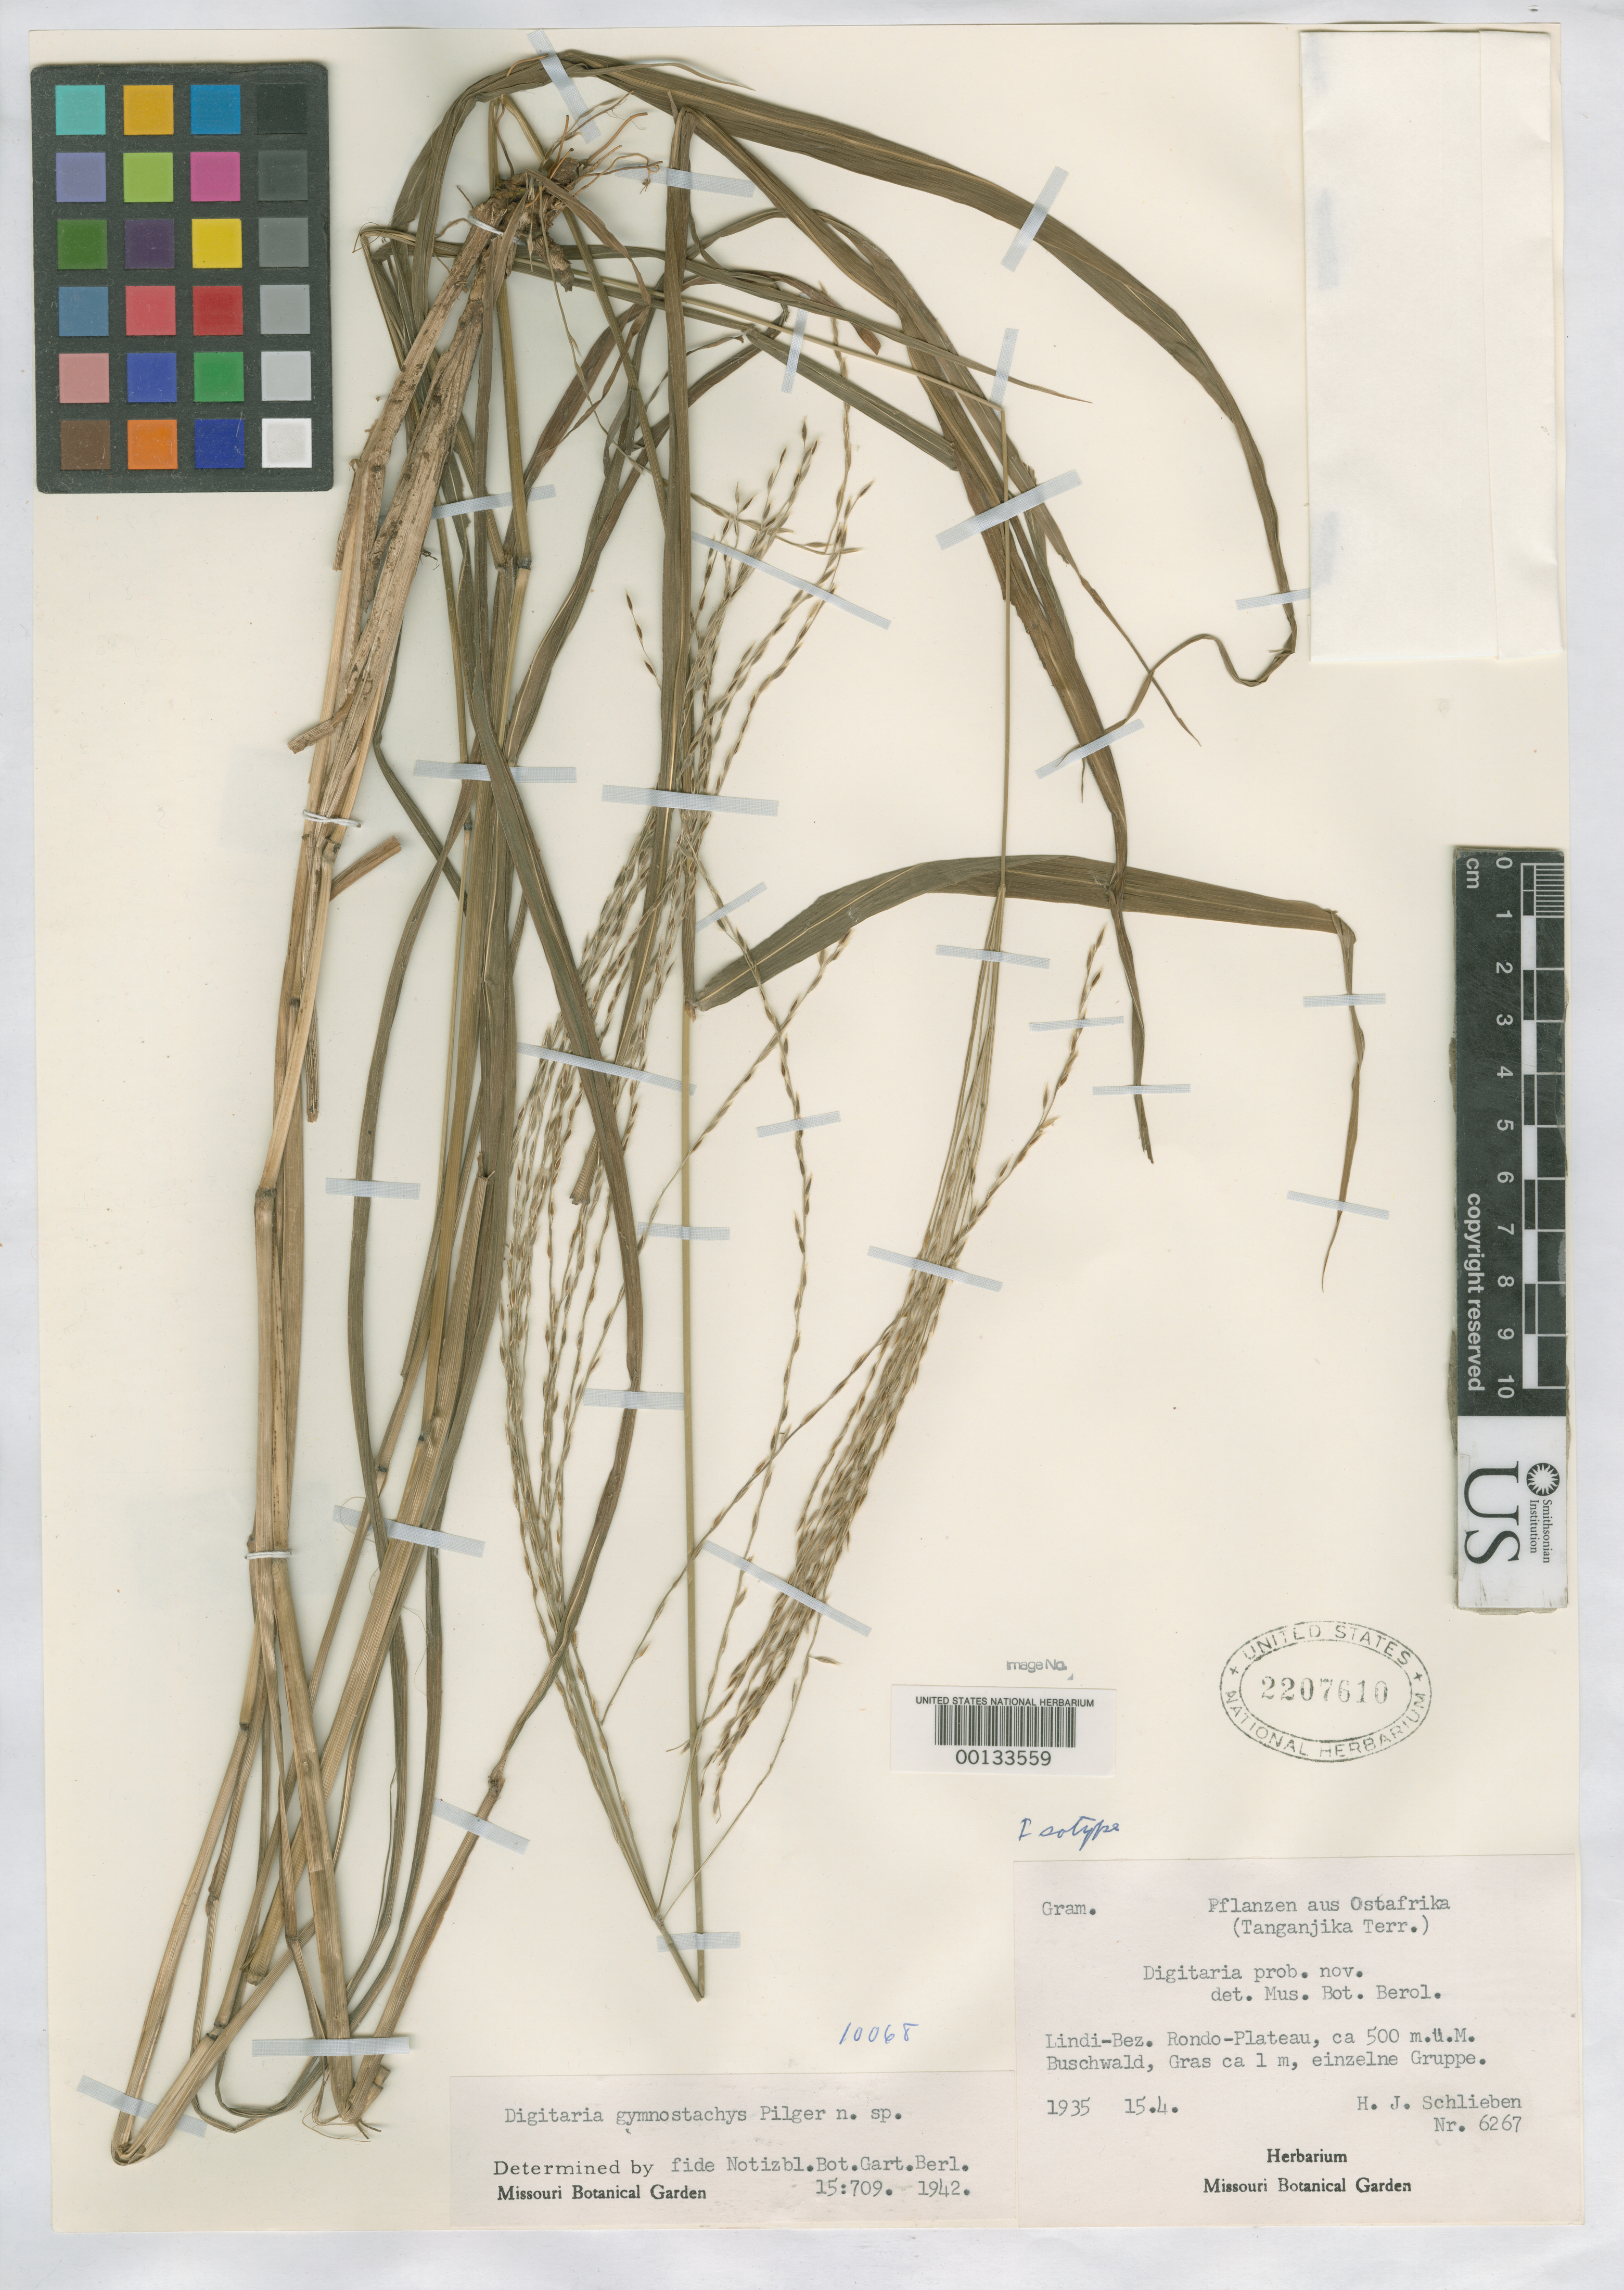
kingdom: Plantae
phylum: Tracheophyta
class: Liliopsida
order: Poales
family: Poaceae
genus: Digitaria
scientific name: Digitaria gymnostachys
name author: Pilg.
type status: Isotype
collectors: H. Schieben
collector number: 6267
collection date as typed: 15 Apr 1935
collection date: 1935-04-15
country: Tanzania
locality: Linde-bez, Rondo-plateau, ca 500 m. U.M. Buschwald, gras CA, 1m, einzelne Gruppe.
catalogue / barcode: US 2207610